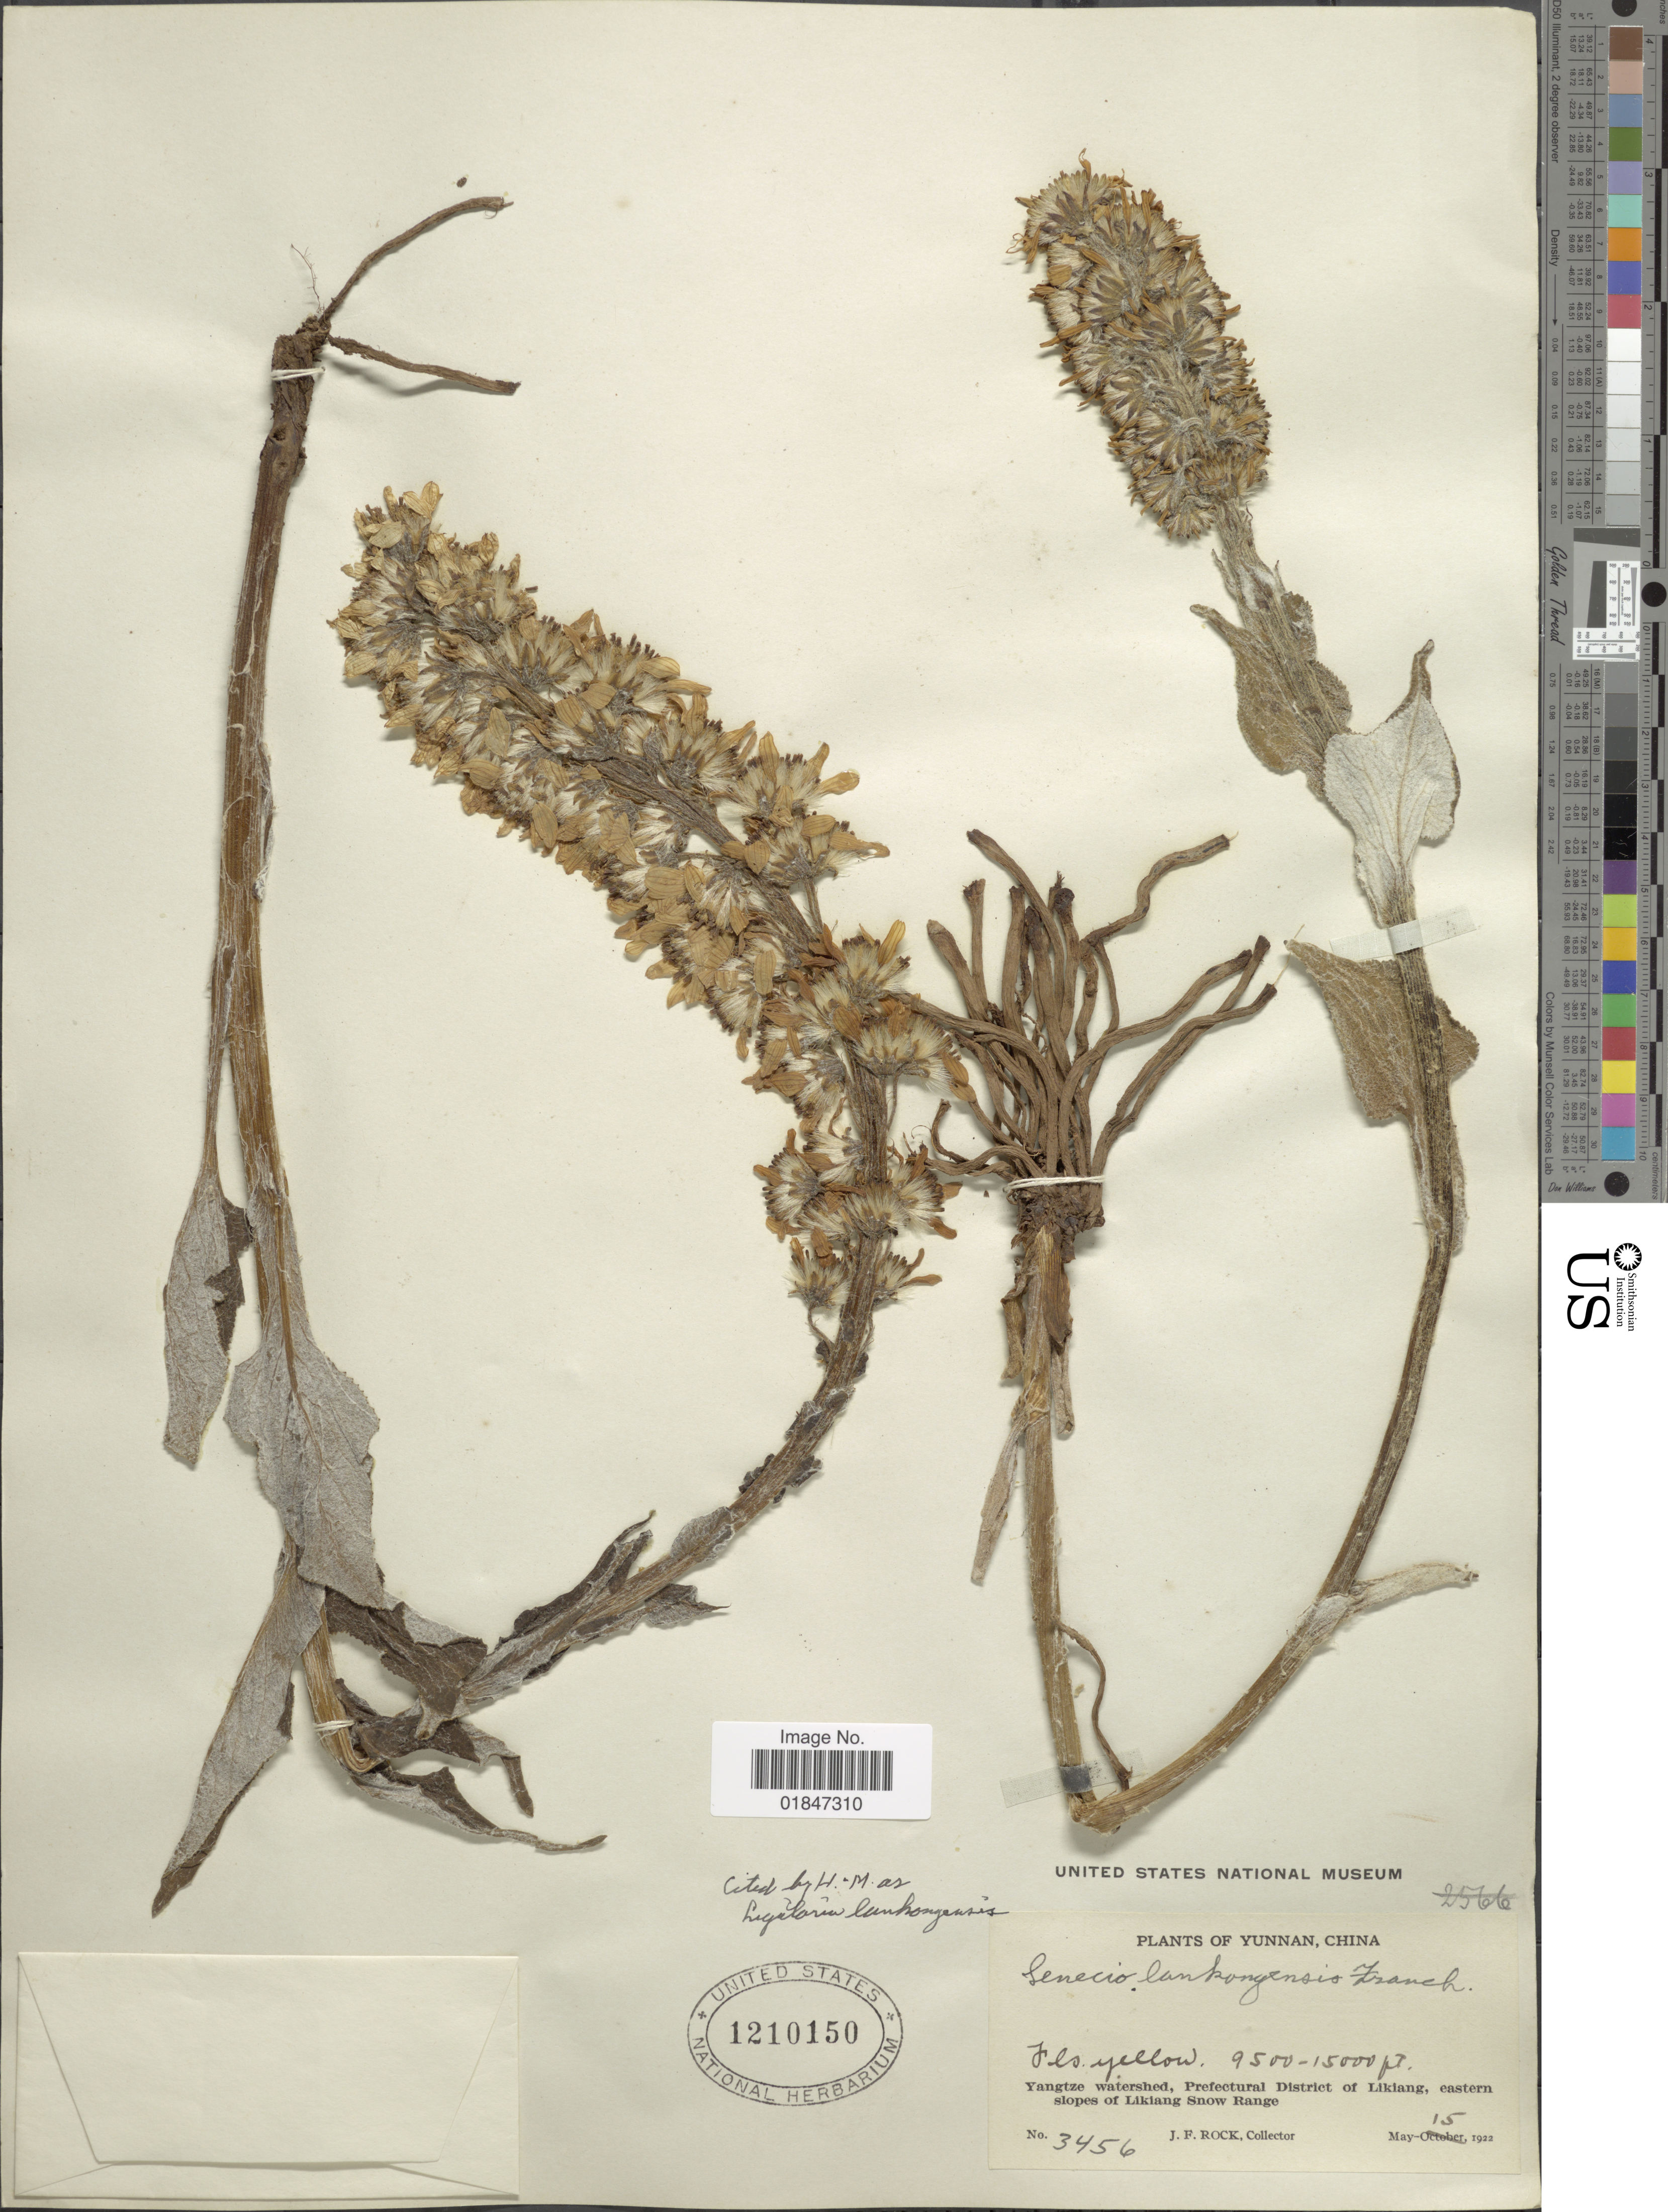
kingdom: Plantae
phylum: Tracheophyta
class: Magnoliopsida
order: Asterales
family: Asteraceae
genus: Ligularia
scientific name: Ligularia lankongensis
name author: (Franch.) Hand.-Mazz.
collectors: J. Rock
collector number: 3456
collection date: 1922-05-15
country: China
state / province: Yunnan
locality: Yunnan, China.Yangtze watershed, Prefectual District of Likiang, eastern slopes of Likiang Snow Range.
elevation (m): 2896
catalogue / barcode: US 1210150